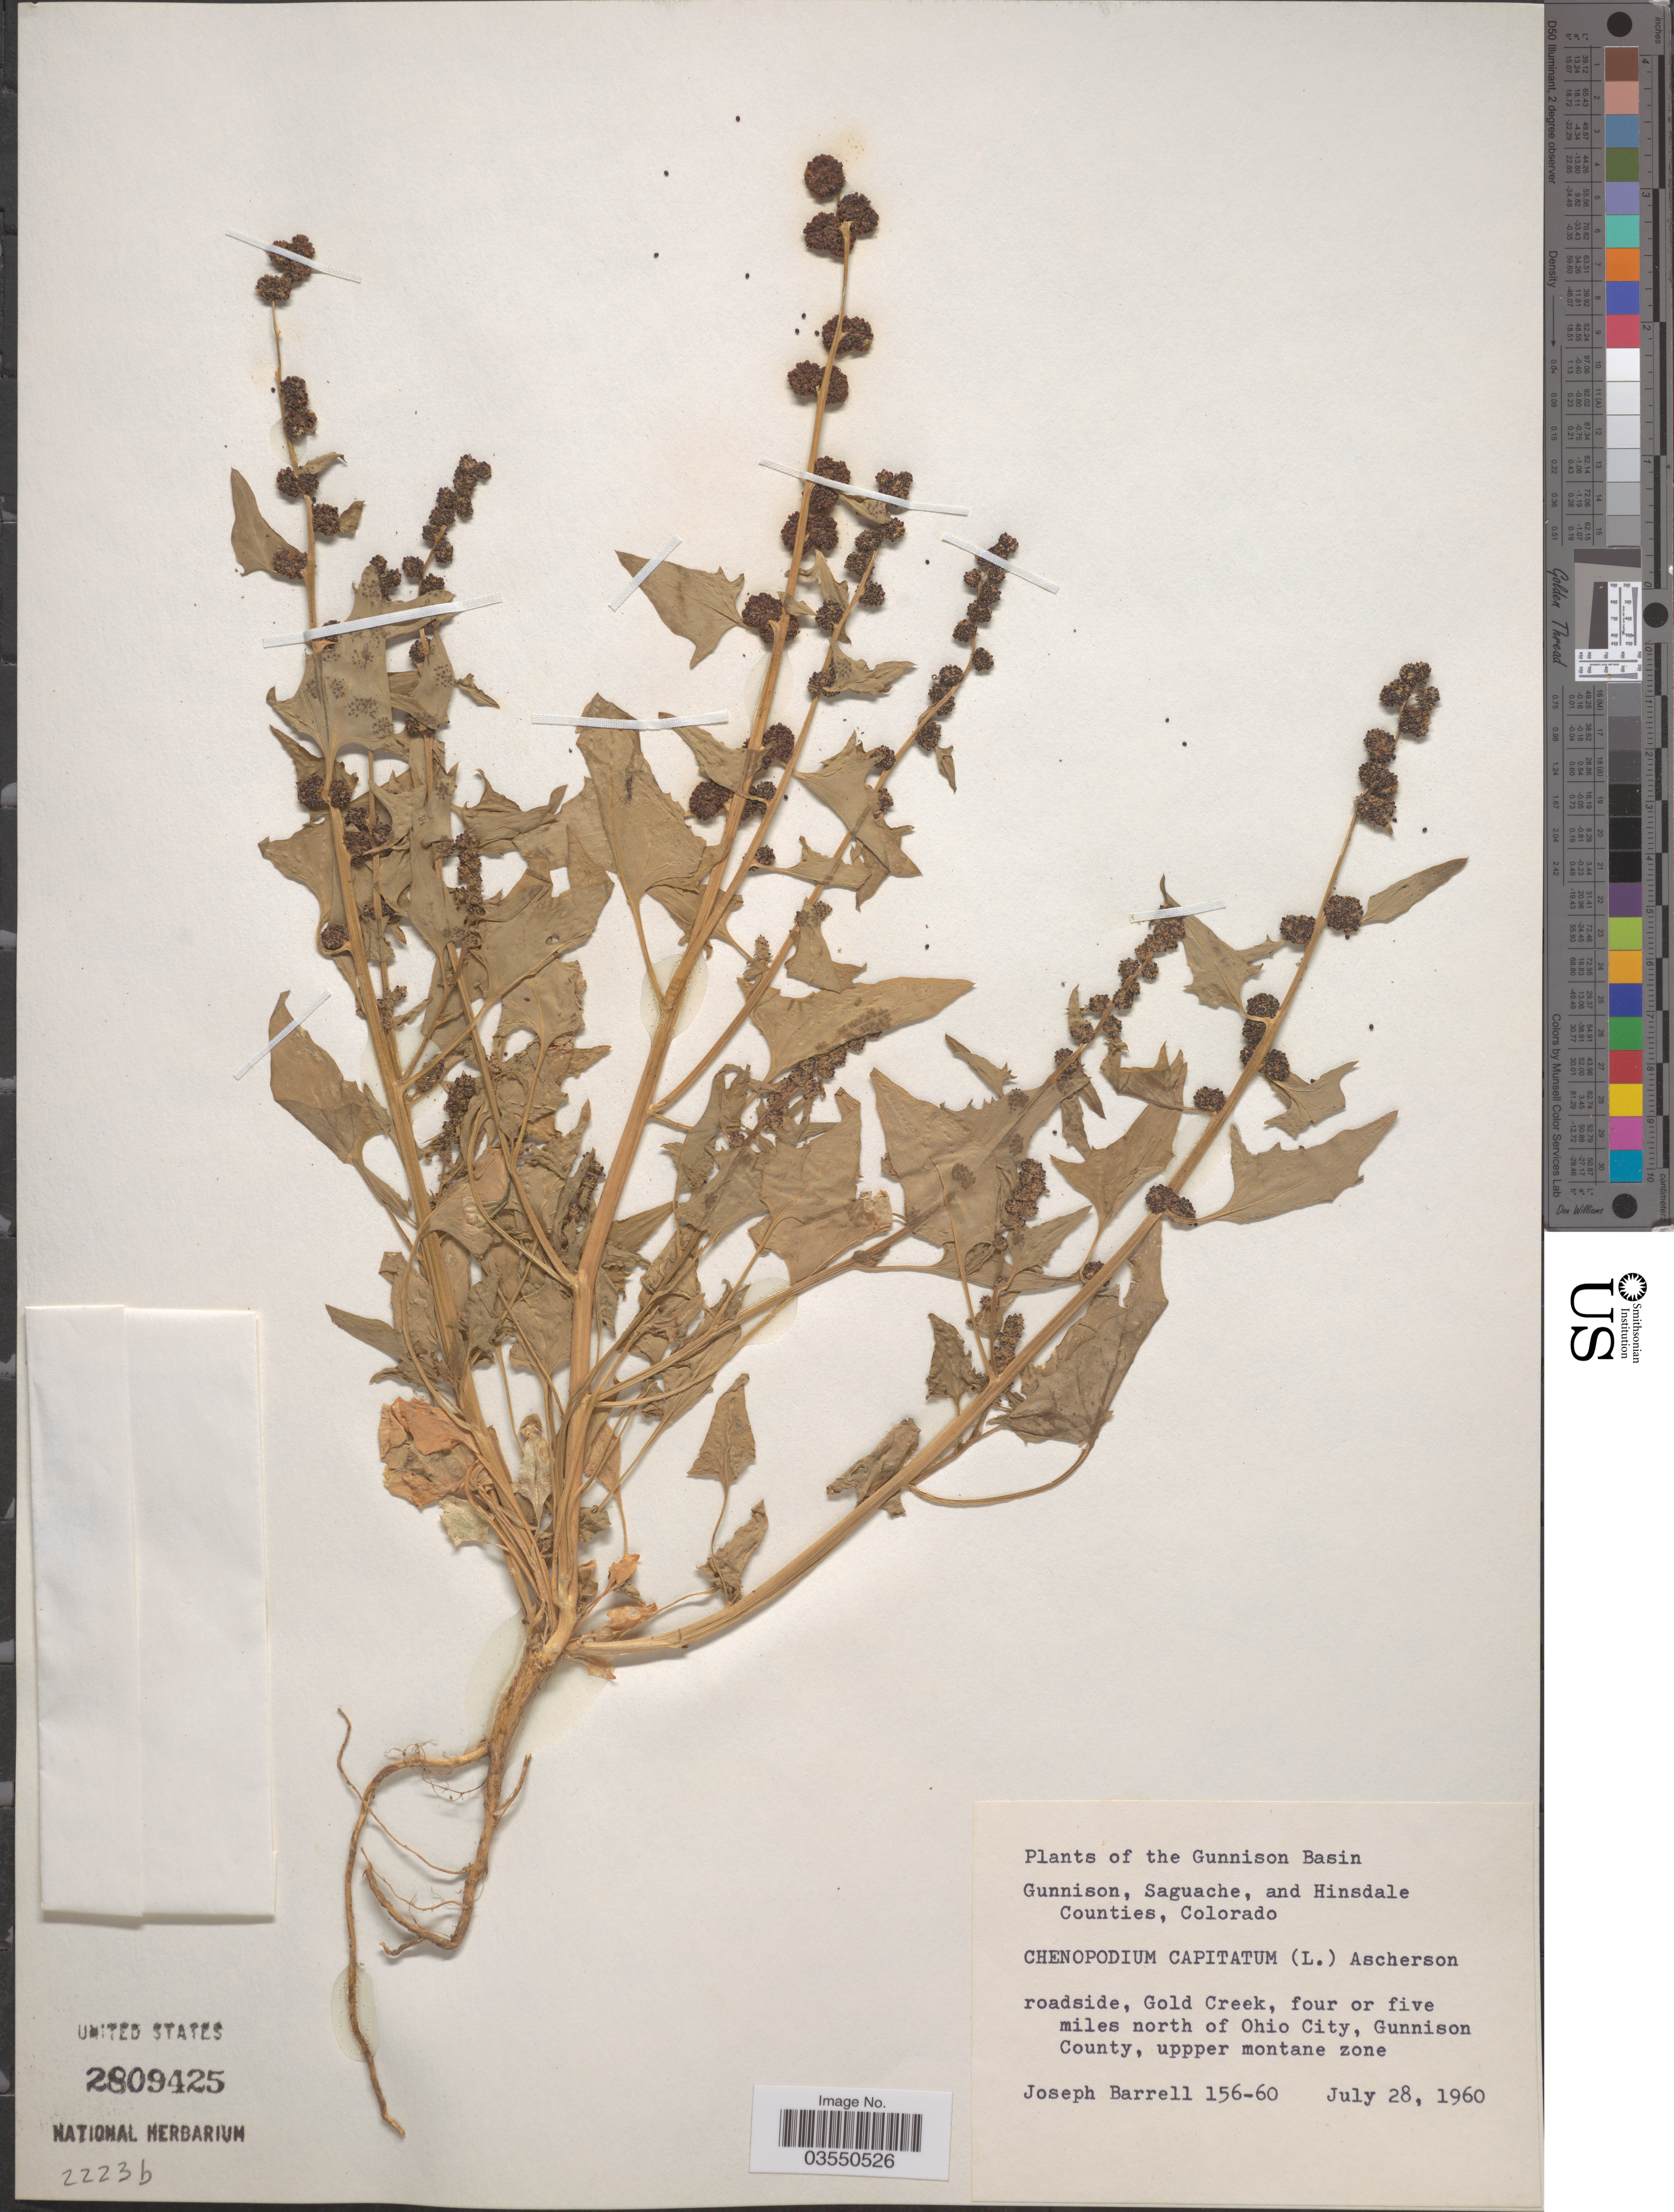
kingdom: Plantae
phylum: Tracheophyta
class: Magnoliopsida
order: Caryophyllales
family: Amaranthaceae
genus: Blitum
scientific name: Blitum capitatum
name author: L.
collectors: J. Barrell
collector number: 156-60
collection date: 1960-07-28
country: United States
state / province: Colorado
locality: The Gunnison Basin. Roadside, Gold Creek, four or five miles north of Ohio City, Gunnison County, upper montane zone.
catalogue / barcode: US 2809425